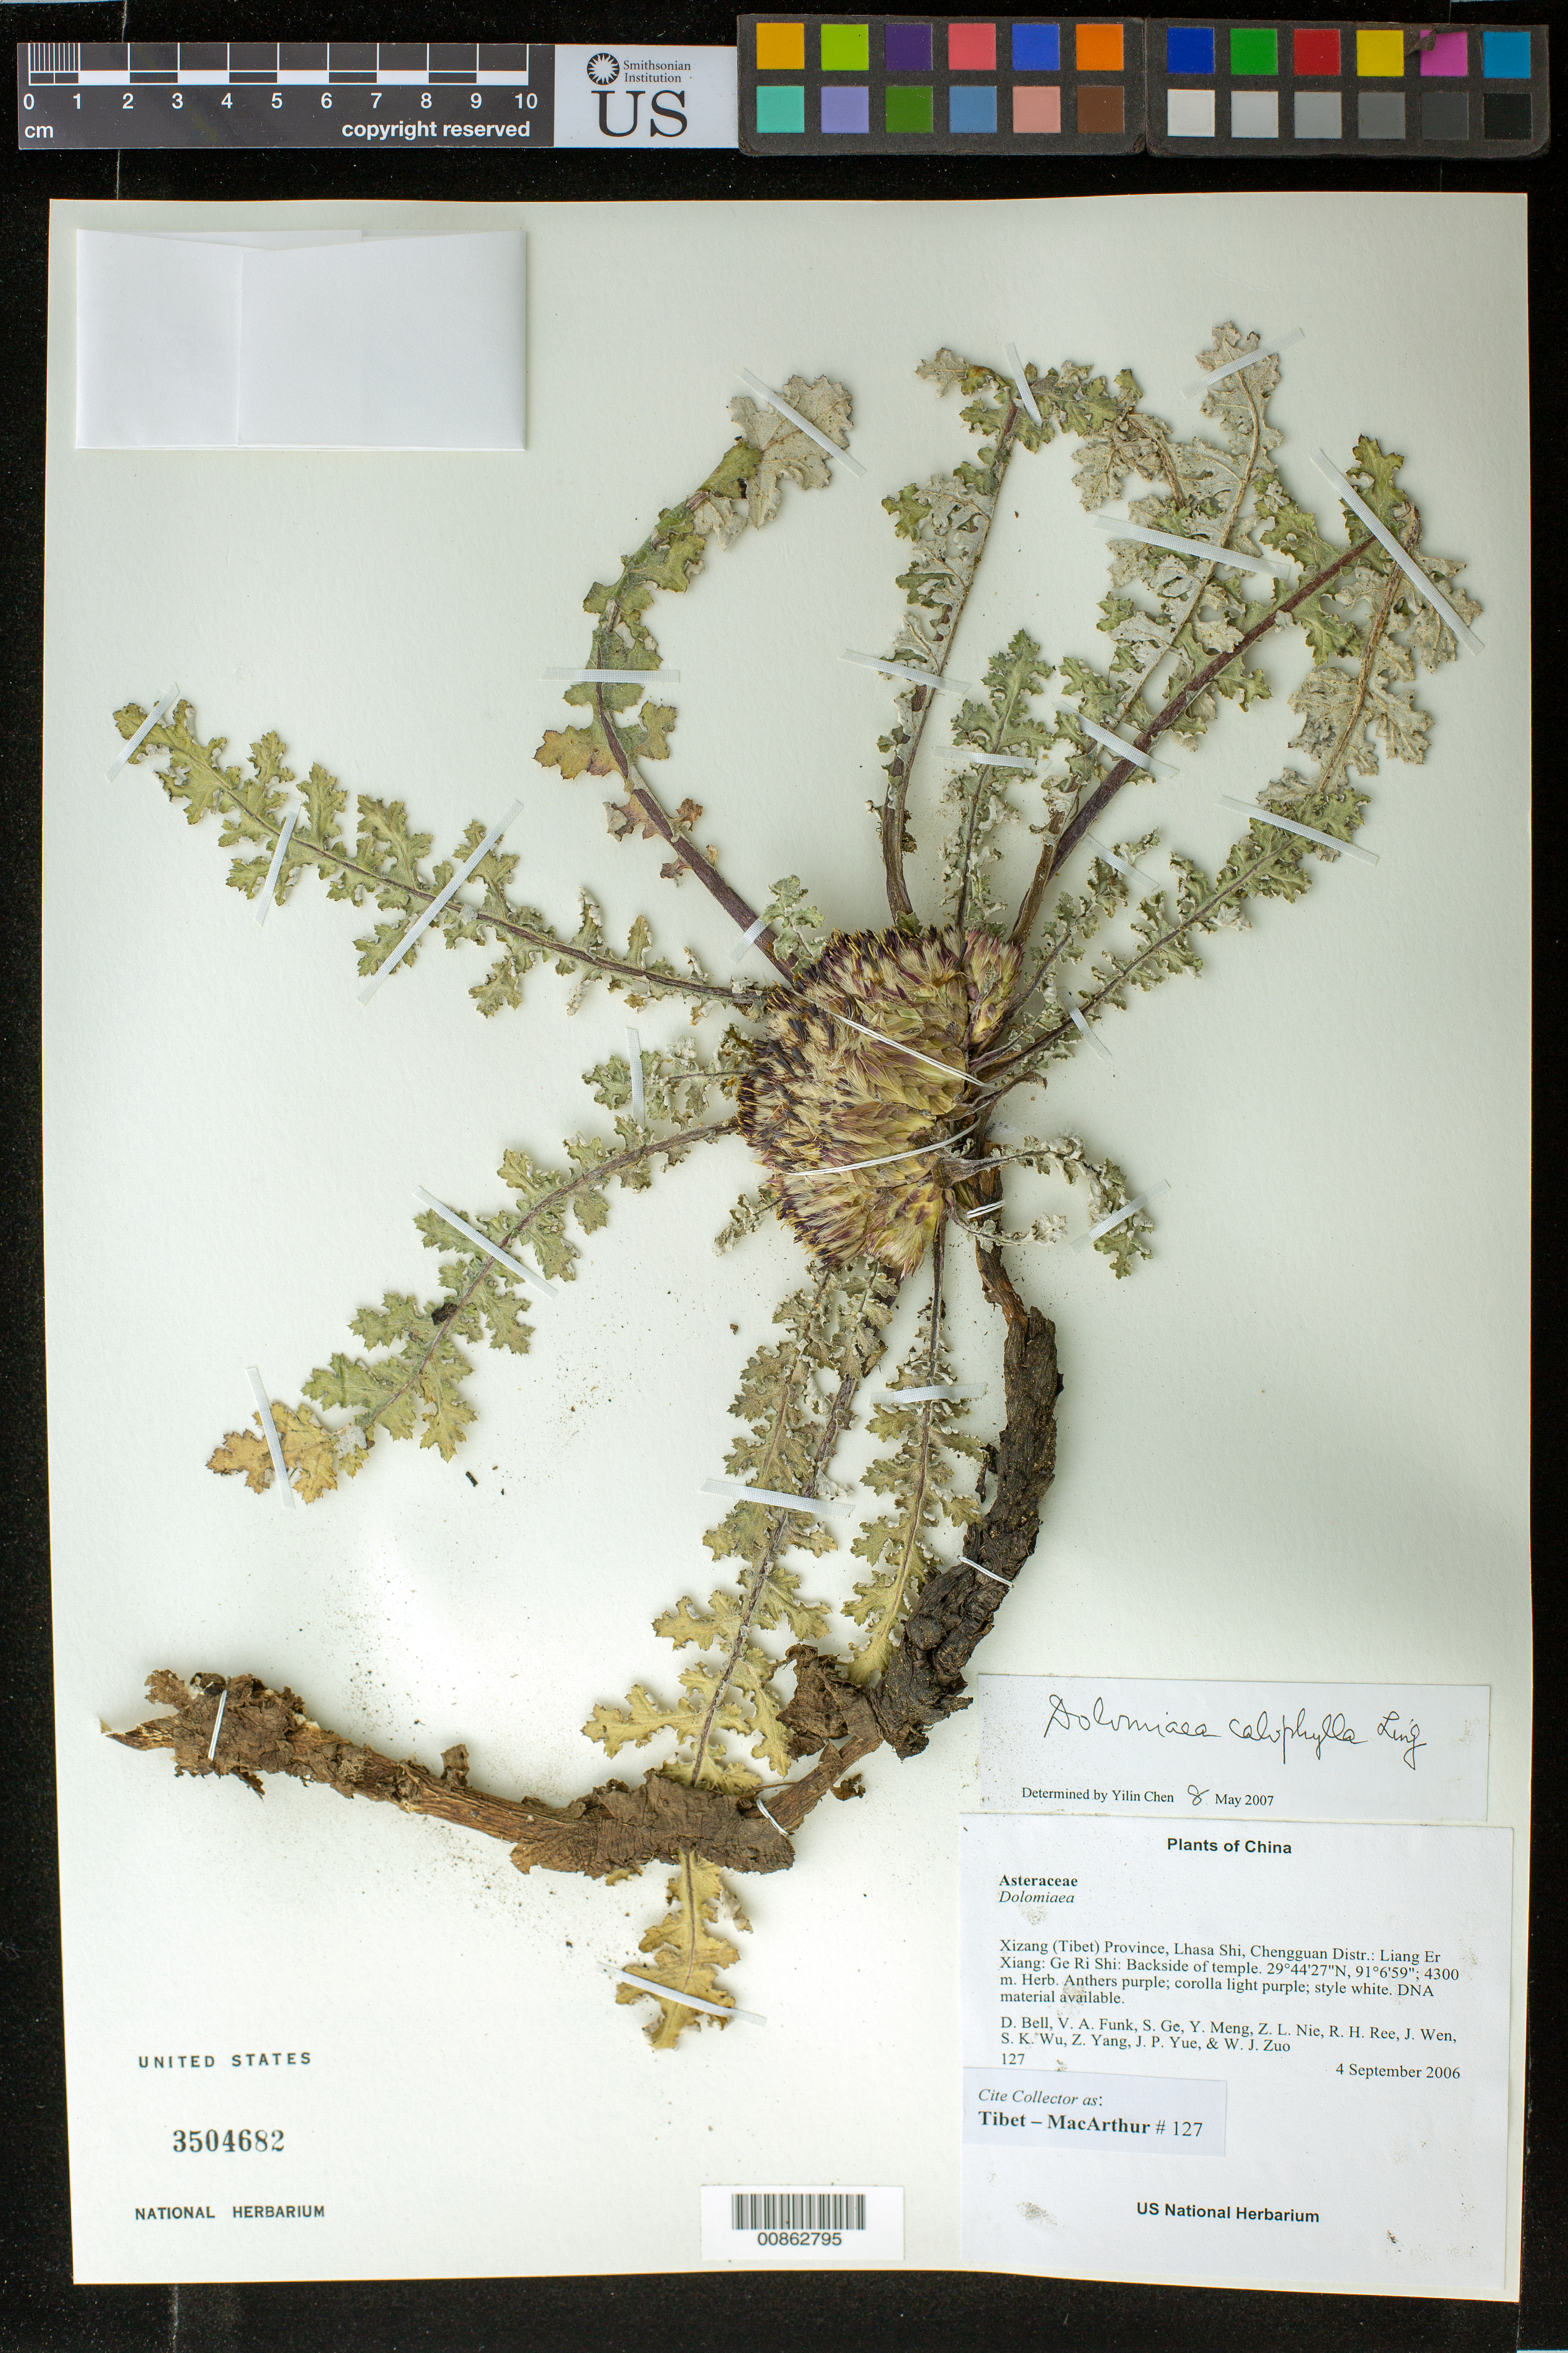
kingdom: Plantae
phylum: Tracheophyta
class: Magnoliopsida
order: Asterales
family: Asteraceae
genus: Dolomiaea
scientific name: Dolomiaea calophylla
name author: Ling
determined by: Yilin Chen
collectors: Tibet-MacArthur, D. A. Bell, V. Funk, S. Ge, Y. Meng, Z. Nie, R. Ree, J. Wen, S. K. Wu, Z. Yang, J. Yue & W. Zuo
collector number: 127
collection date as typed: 04 Sep 2006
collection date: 2006-09-04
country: China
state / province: Xizang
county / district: Lhasa Shi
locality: Chengguan Distr.: Liang Er Xiang: Ge Ri Shi. Backside of temple.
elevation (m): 4300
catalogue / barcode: US 3504682